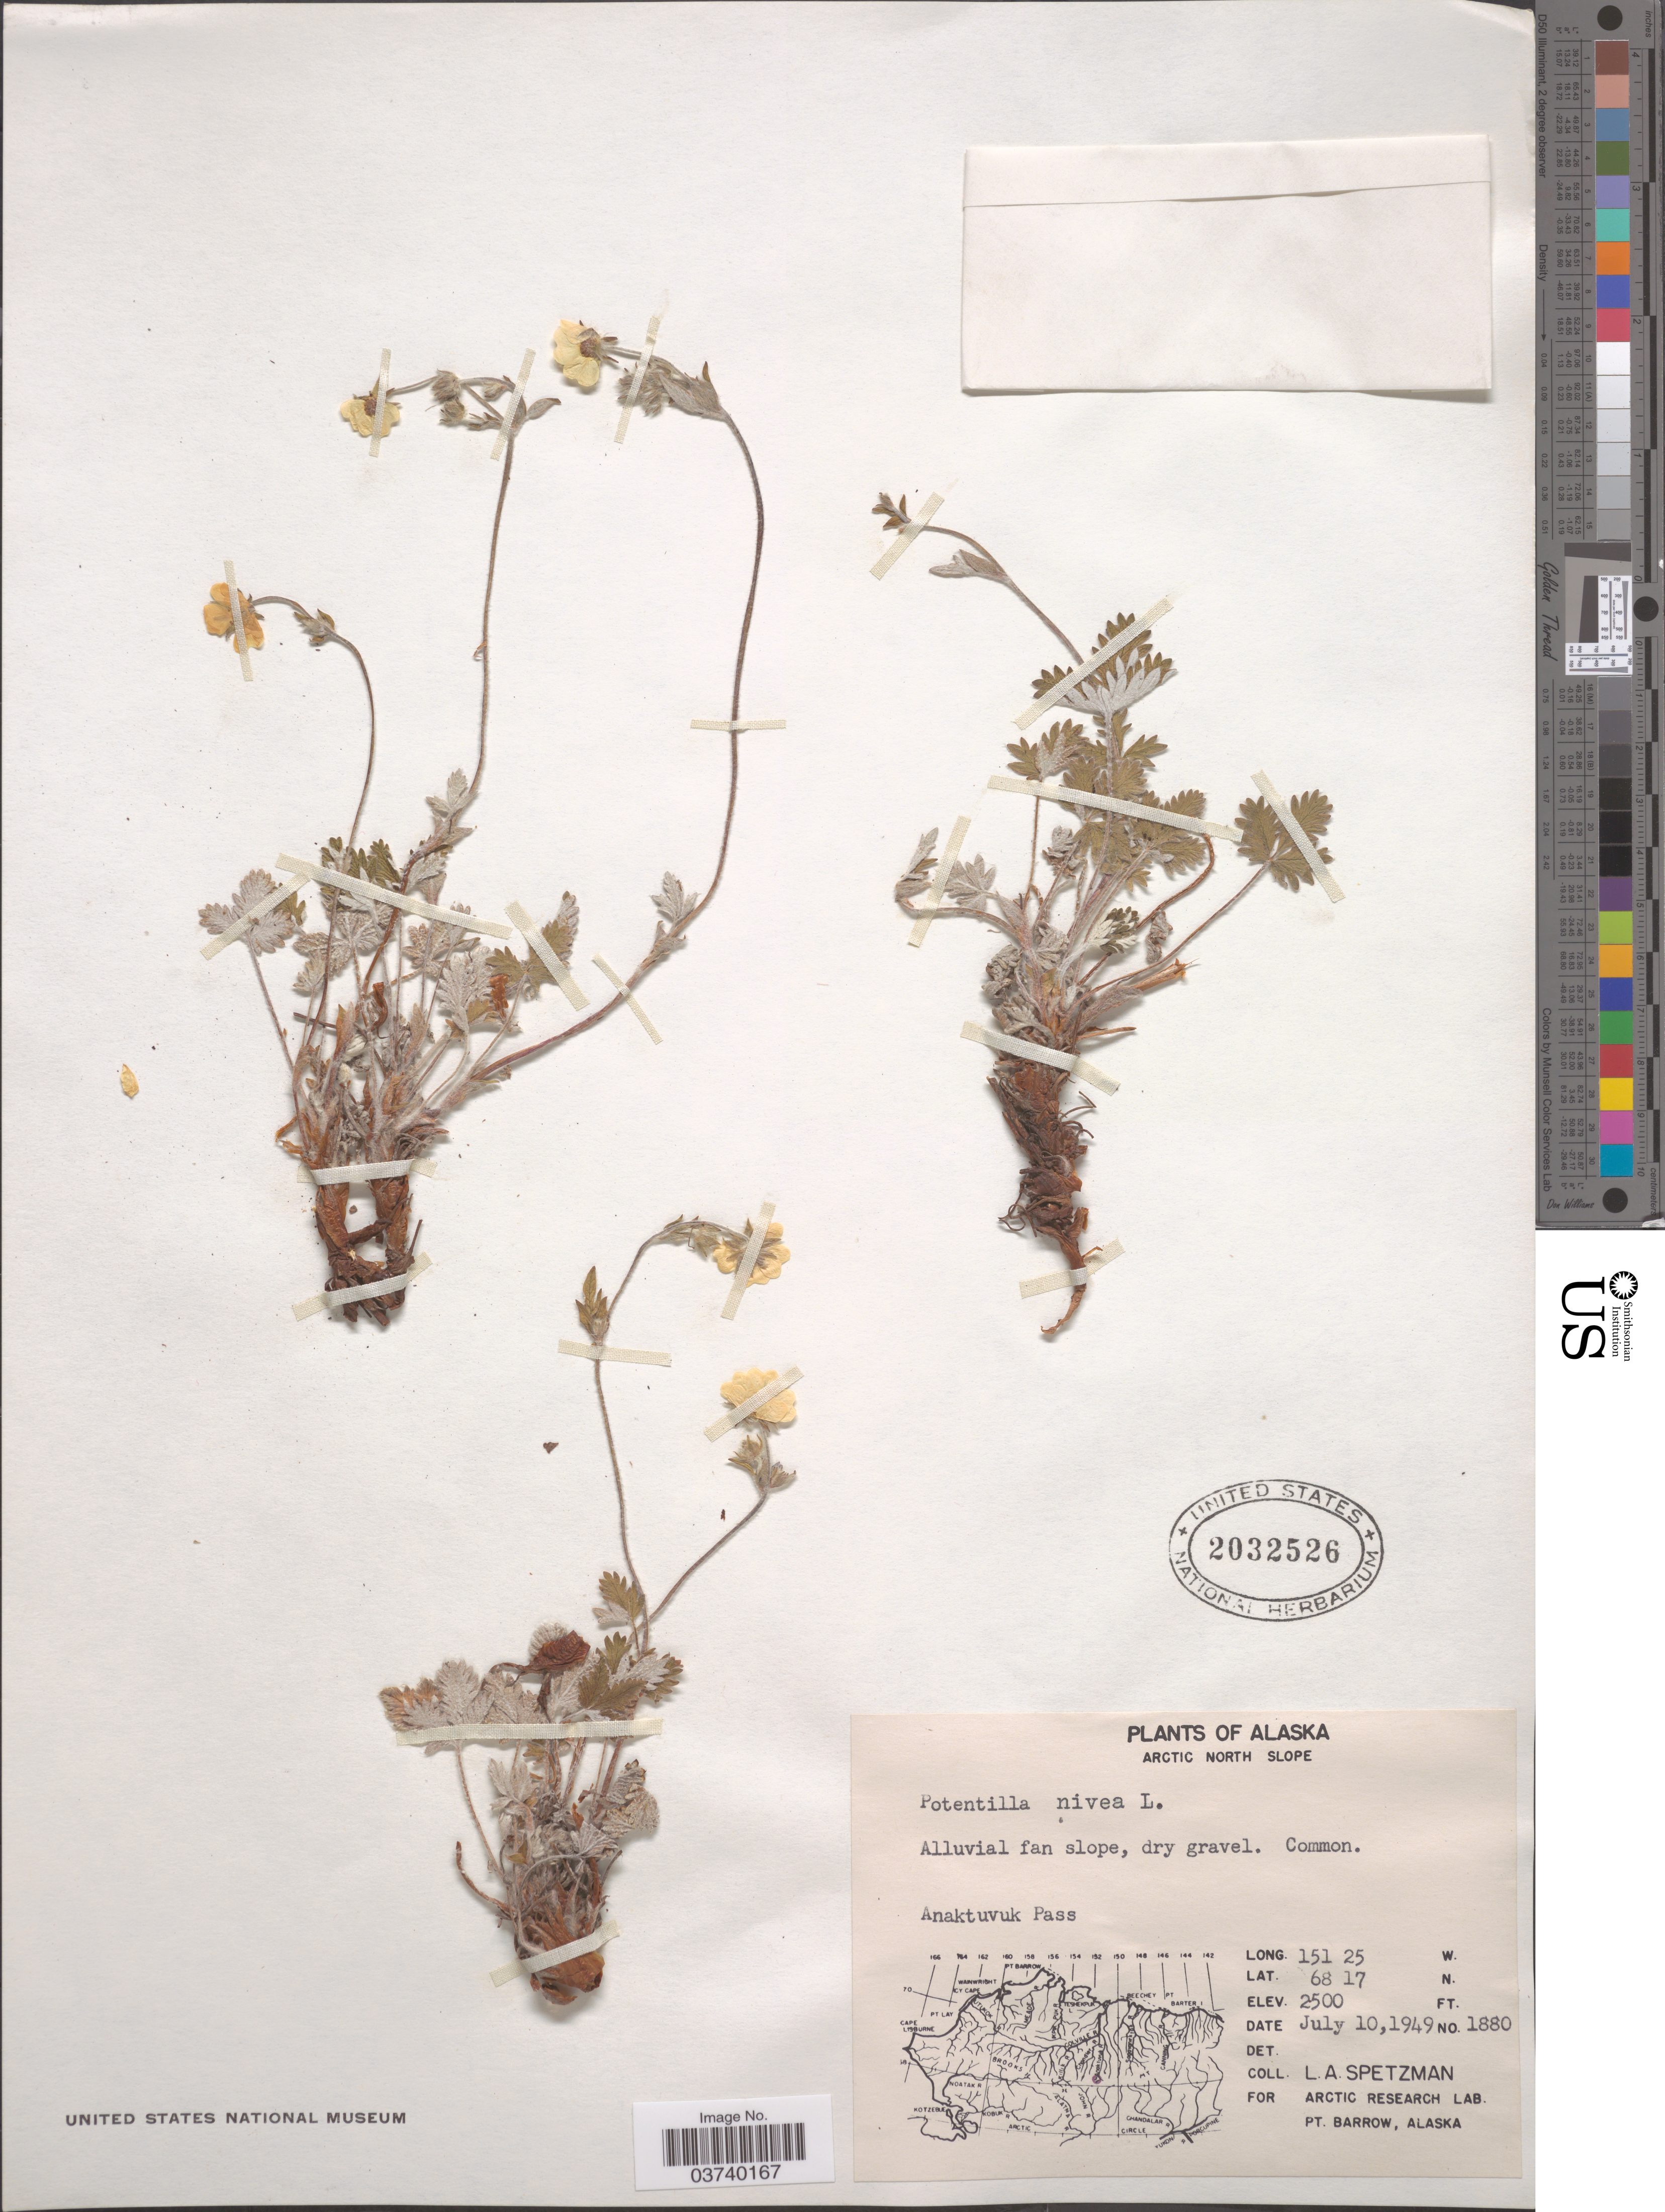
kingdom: Plantae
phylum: Tracheophyta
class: Magnoliopsida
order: Rosales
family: Rosaceae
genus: Potentilla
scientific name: Potentilla nivea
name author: L.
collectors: L. Spetzman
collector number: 1880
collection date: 1949-07-10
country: United States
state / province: Alaska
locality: Arctic North Slope. Alluvial fan slope. Anaktuvuk Pass.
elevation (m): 762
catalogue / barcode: US 2032526